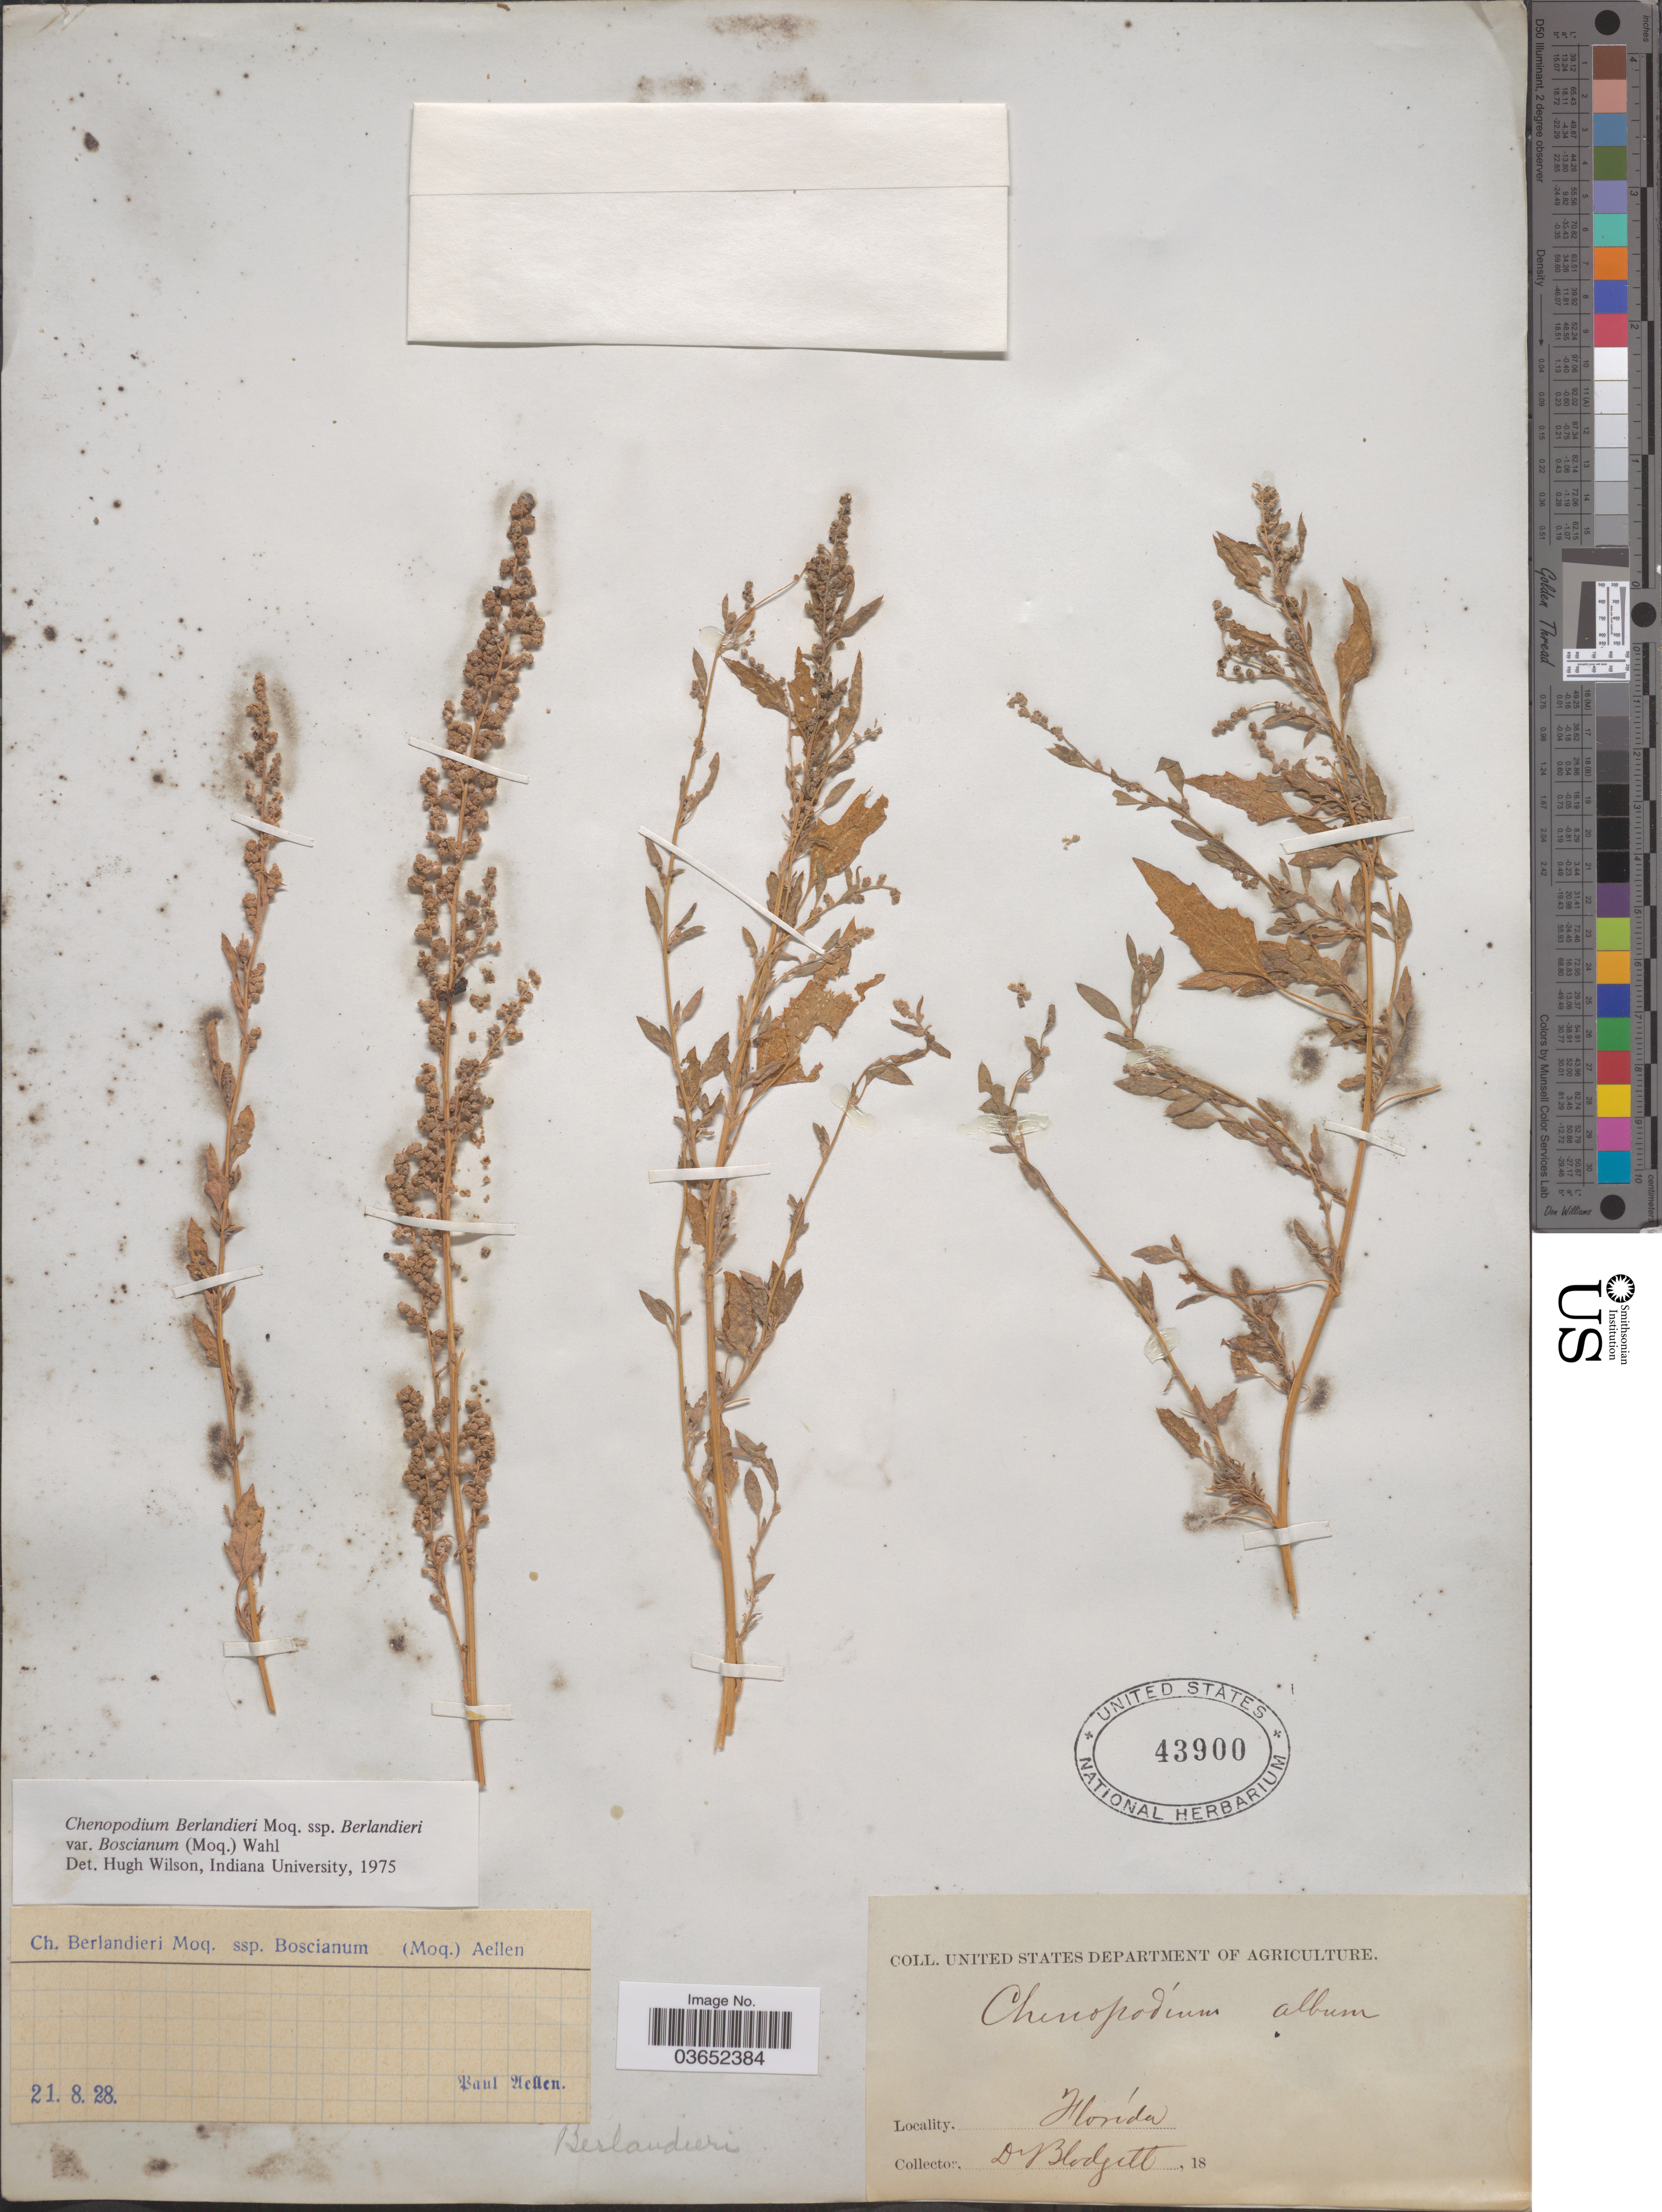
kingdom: Plantae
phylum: Tracheophyta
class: Magnoliopsida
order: Caryophyllales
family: Amaranthaceae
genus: Chenopodium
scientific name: Chenopodium berlandieri var. boscianum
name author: (Moq.) Wahl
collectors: J. L. Blodgett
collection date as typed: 18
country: United States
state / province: Florida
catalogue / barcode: US 43900